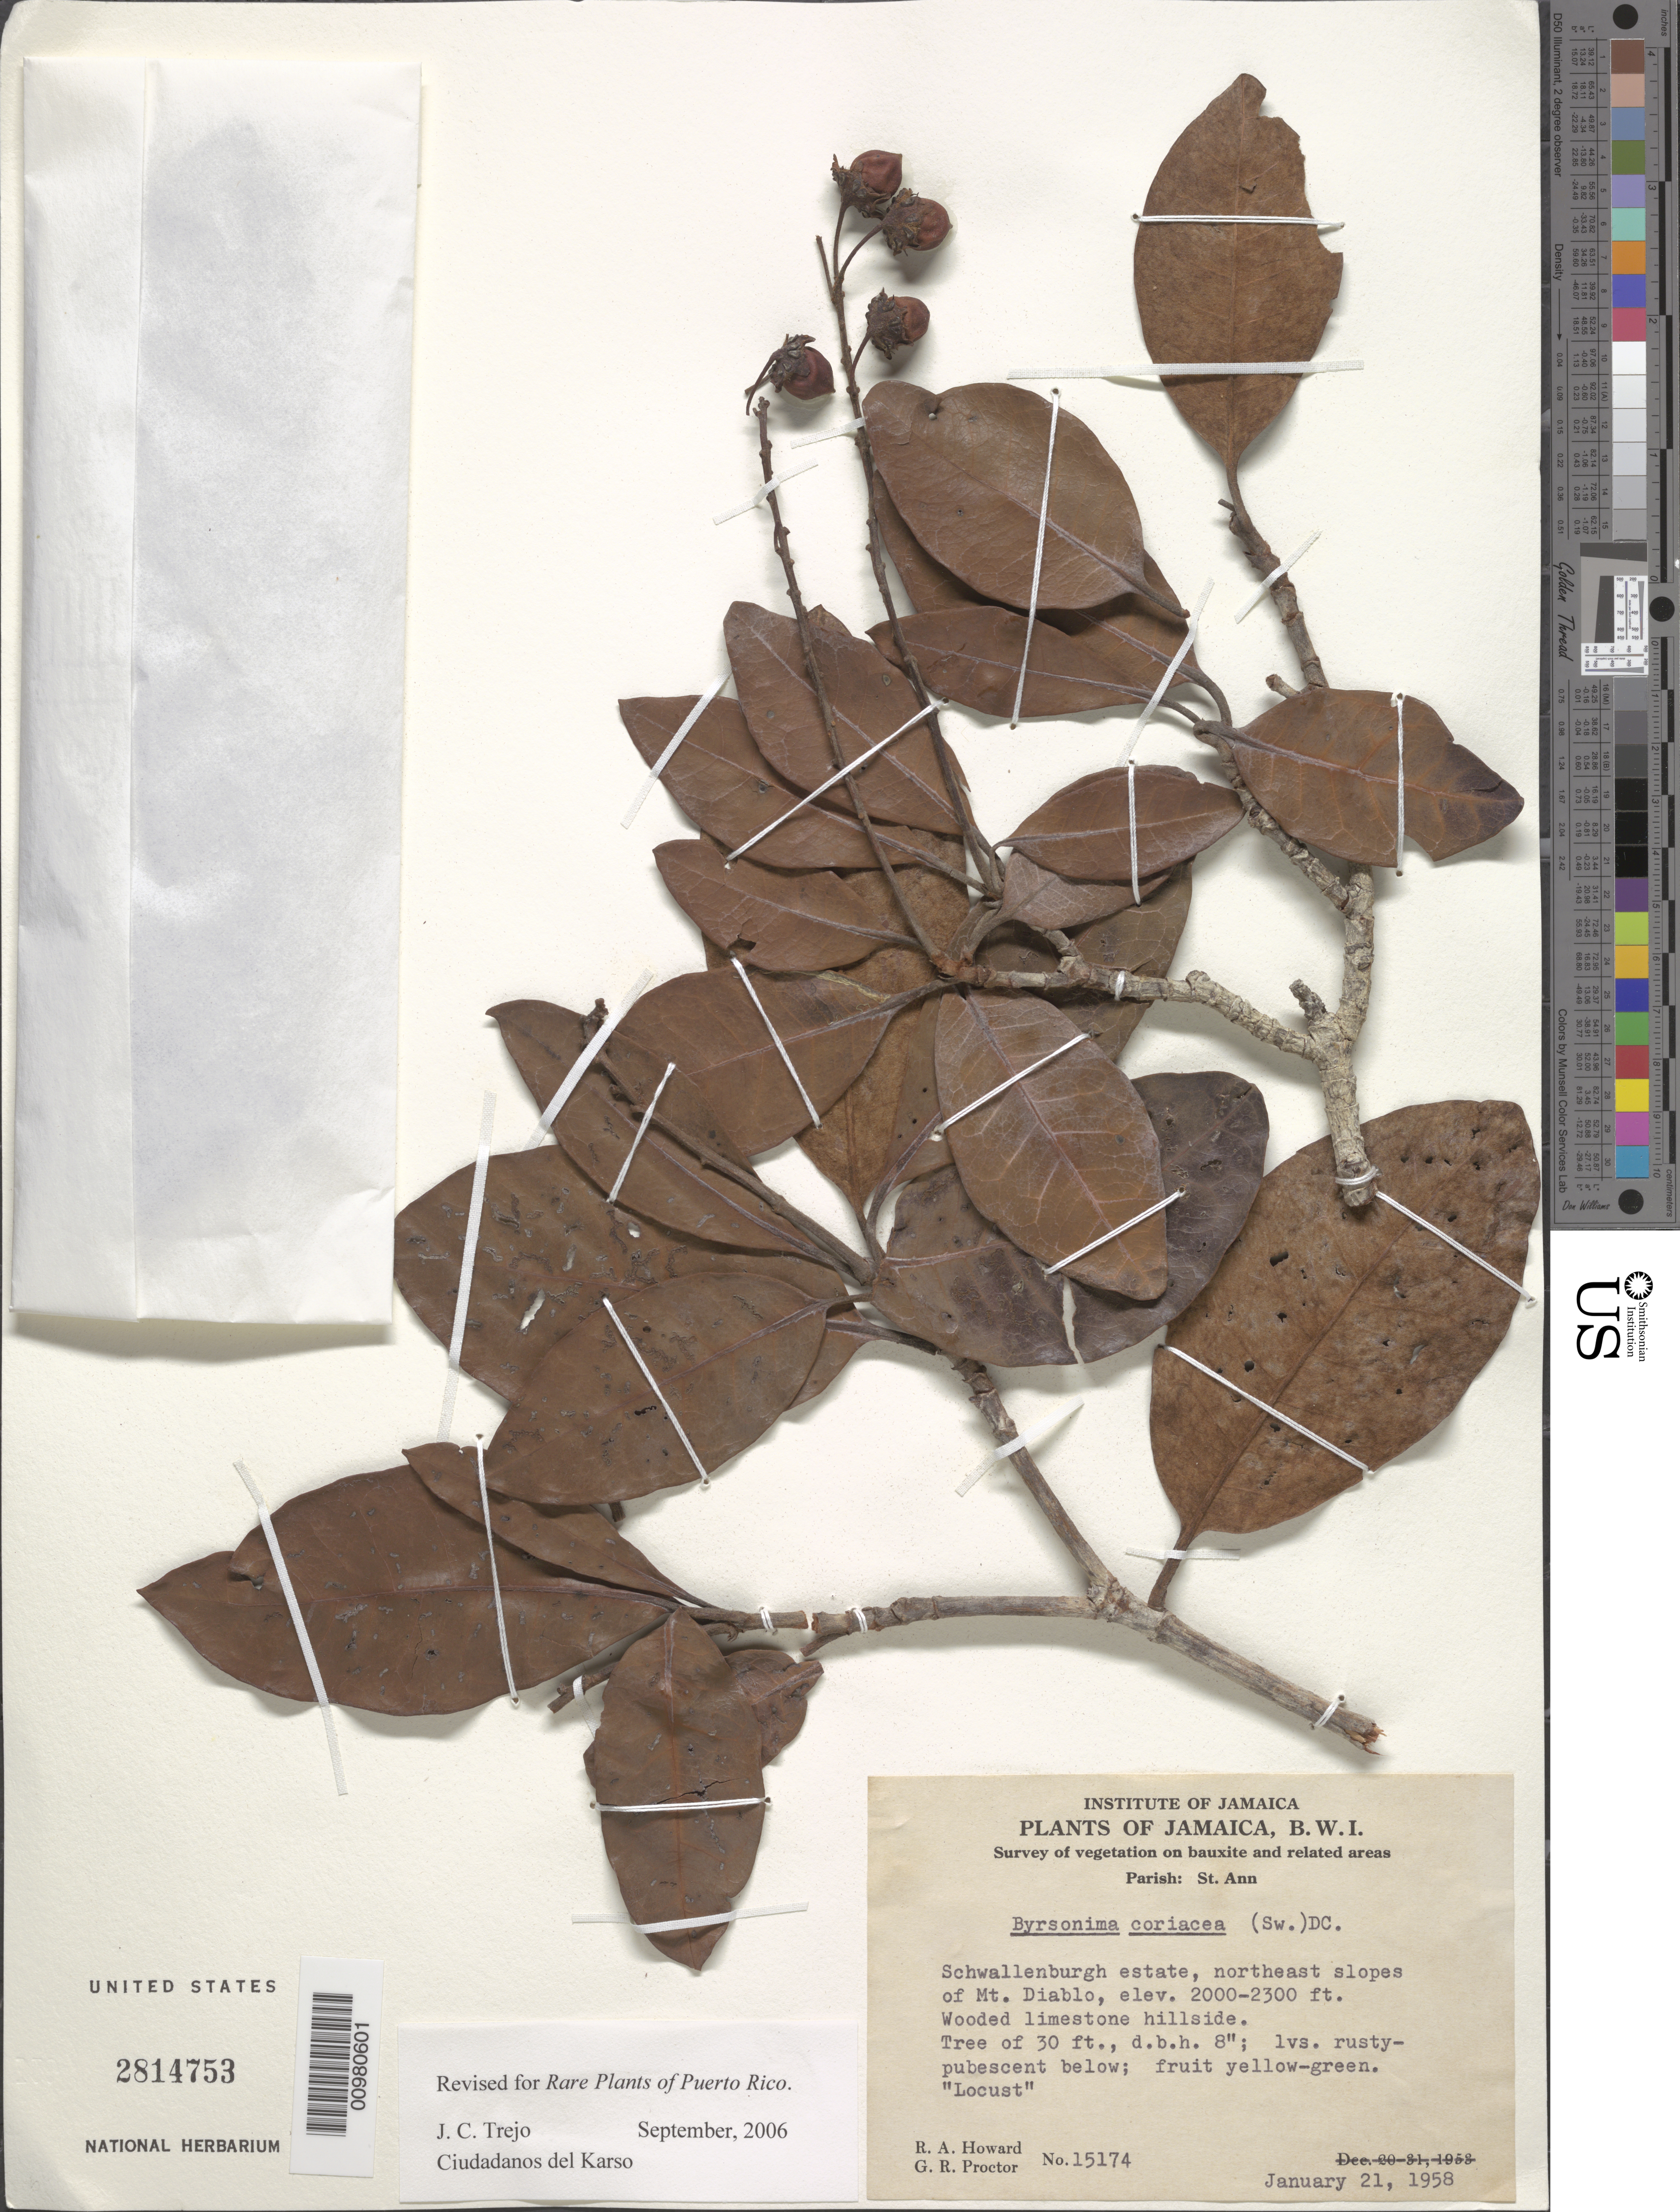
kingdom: Plantae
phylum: Tracheophyta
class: Magnoliopsida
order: Malpighiales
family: Malpighiaceae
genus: Byrsonima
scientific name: Byrsonima crassifolia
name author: (L.) Kunth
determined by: Trejo-Torres, J. C.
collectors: R. A. Howard & G. R. Proctor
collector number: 15174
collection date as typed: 21 Jan 1958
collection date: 1958-01-21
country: Jamaica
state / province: Saint Ann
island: Jamaica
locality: Schwallenburgh estate, NE slopes of Mt. Diablo.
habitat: Wooded limestone hillside.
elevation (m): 610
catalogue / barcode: US 2814753